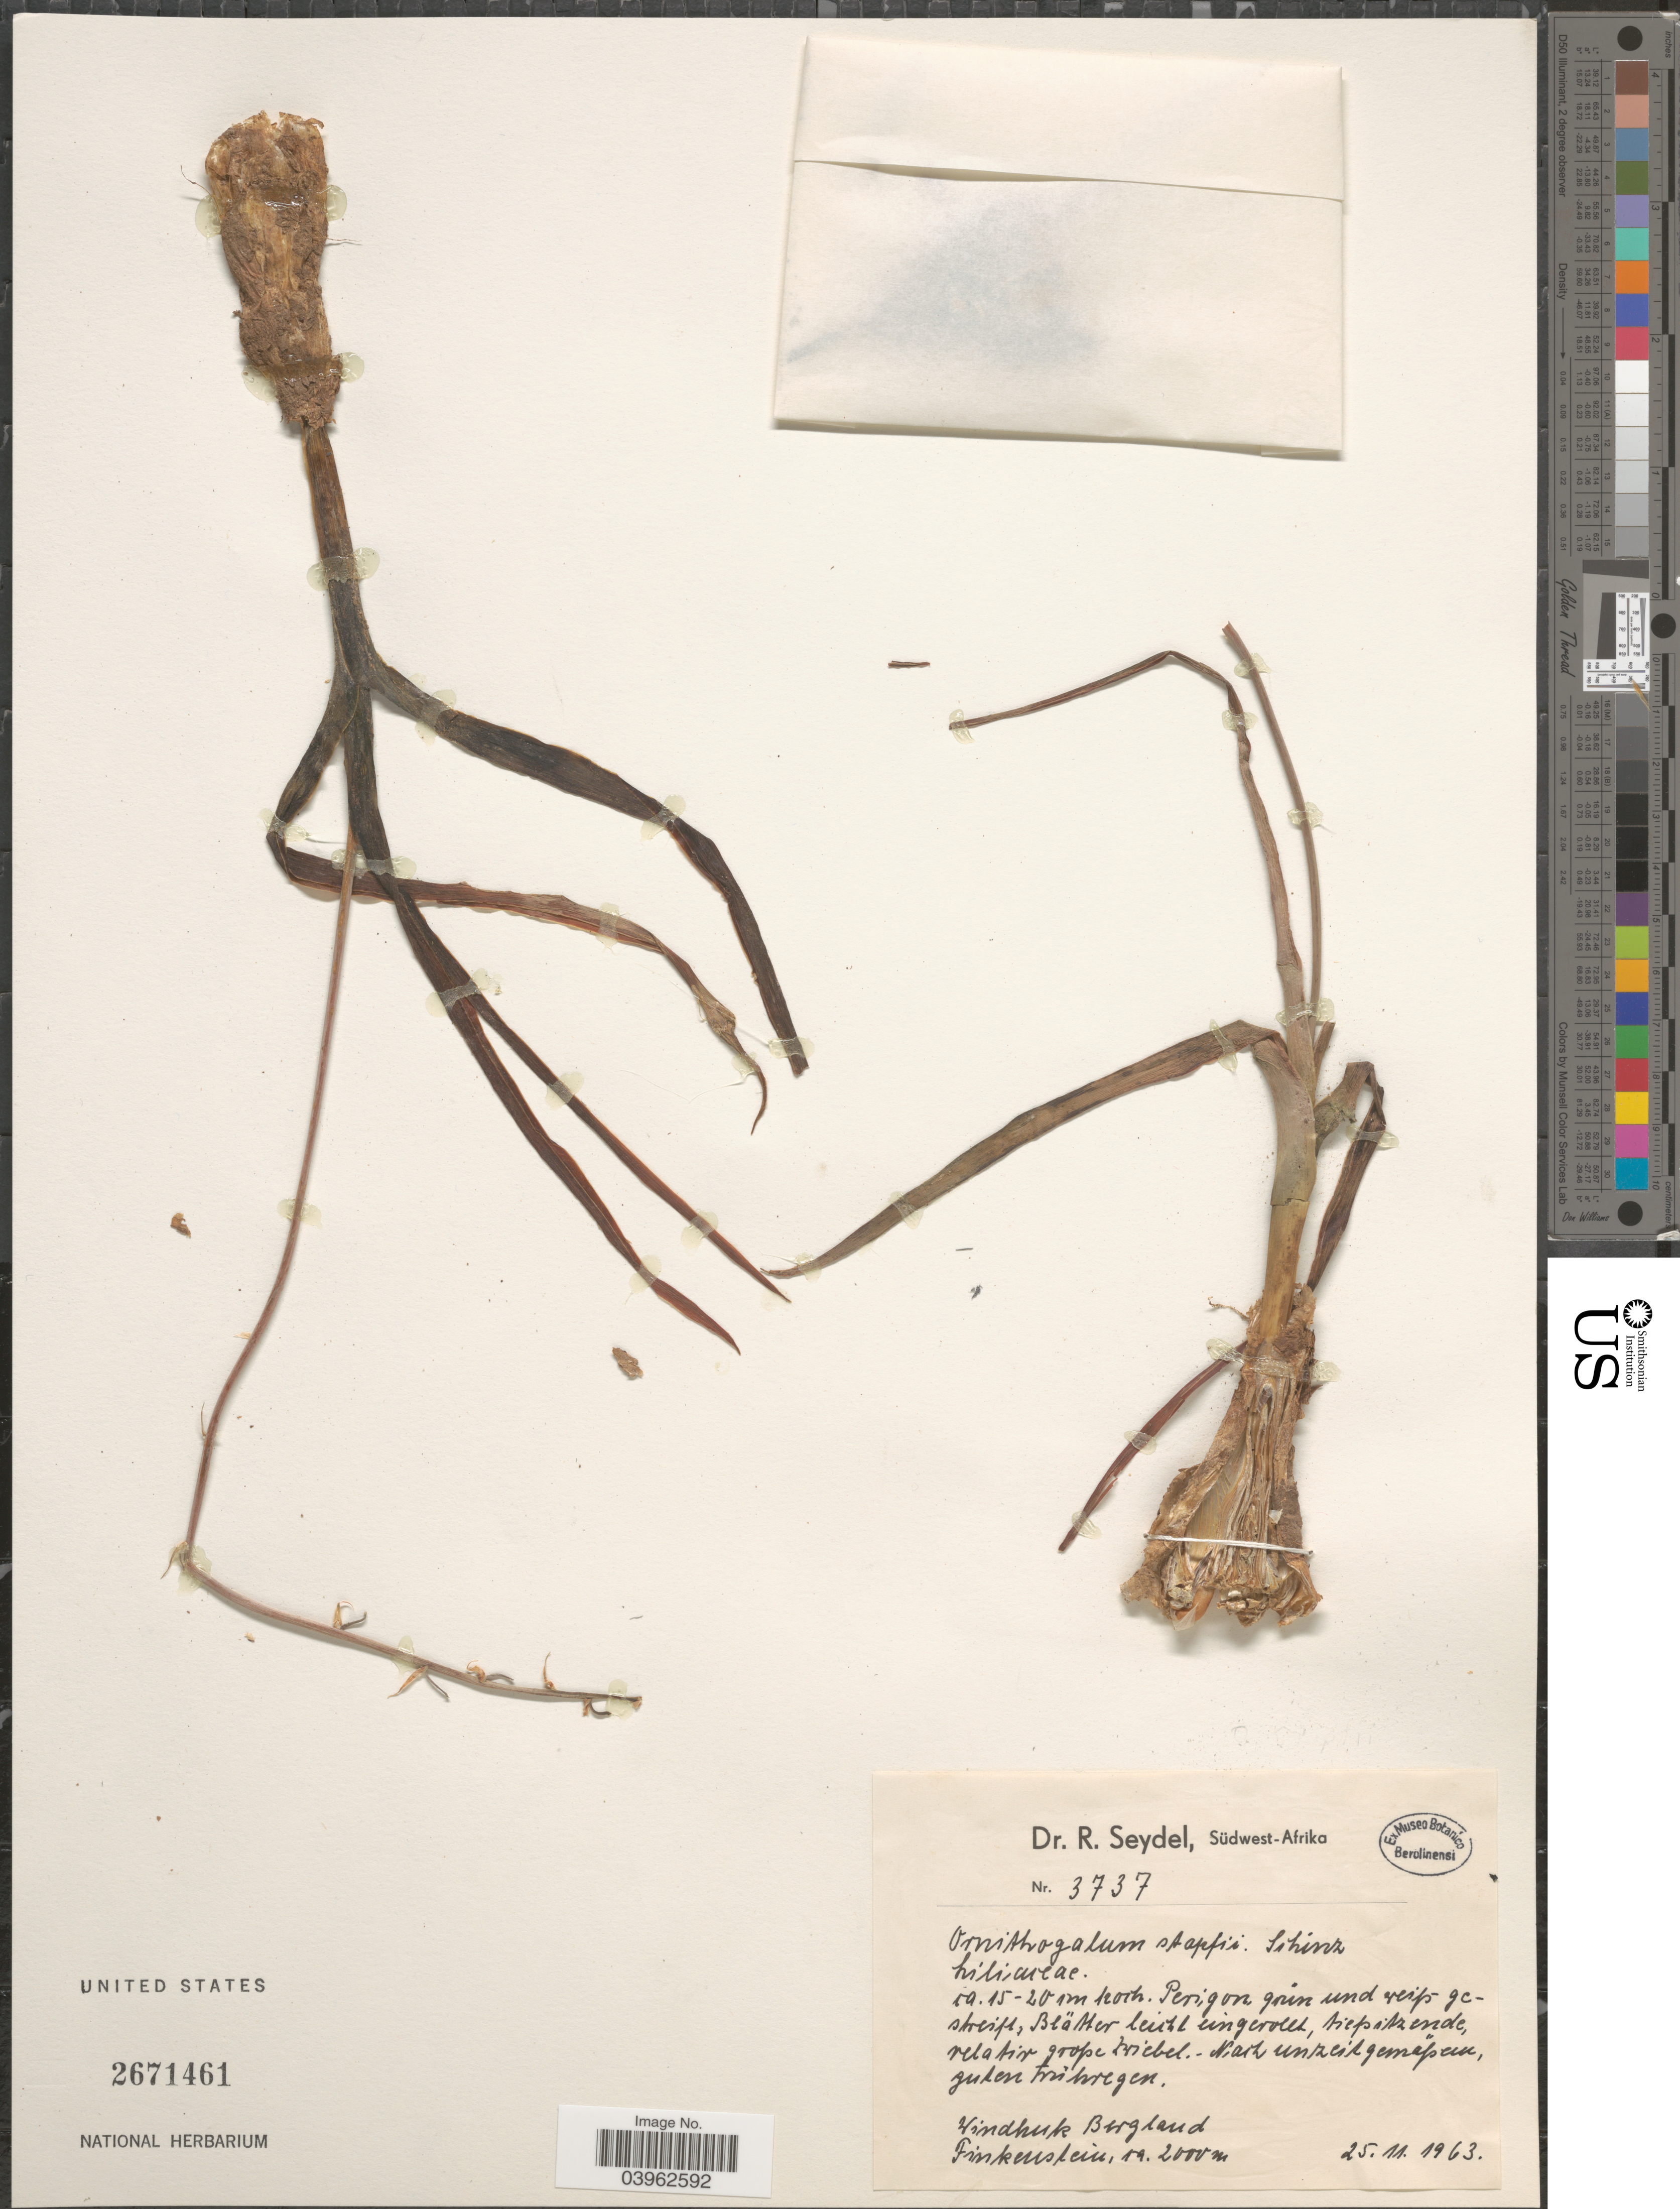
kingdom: Plantae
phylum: Tracheophyta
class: Liliopsida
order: Asparagales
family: Asparagaceae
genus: Ornithogalum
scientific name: Ornithogalum stapffii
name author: Schinz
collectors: R. Seydel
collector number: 3737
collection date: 1963-11-25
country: Namibia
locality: Windhuk Bergland. Finkenstein.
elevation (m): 2000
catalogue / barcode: US 2671461